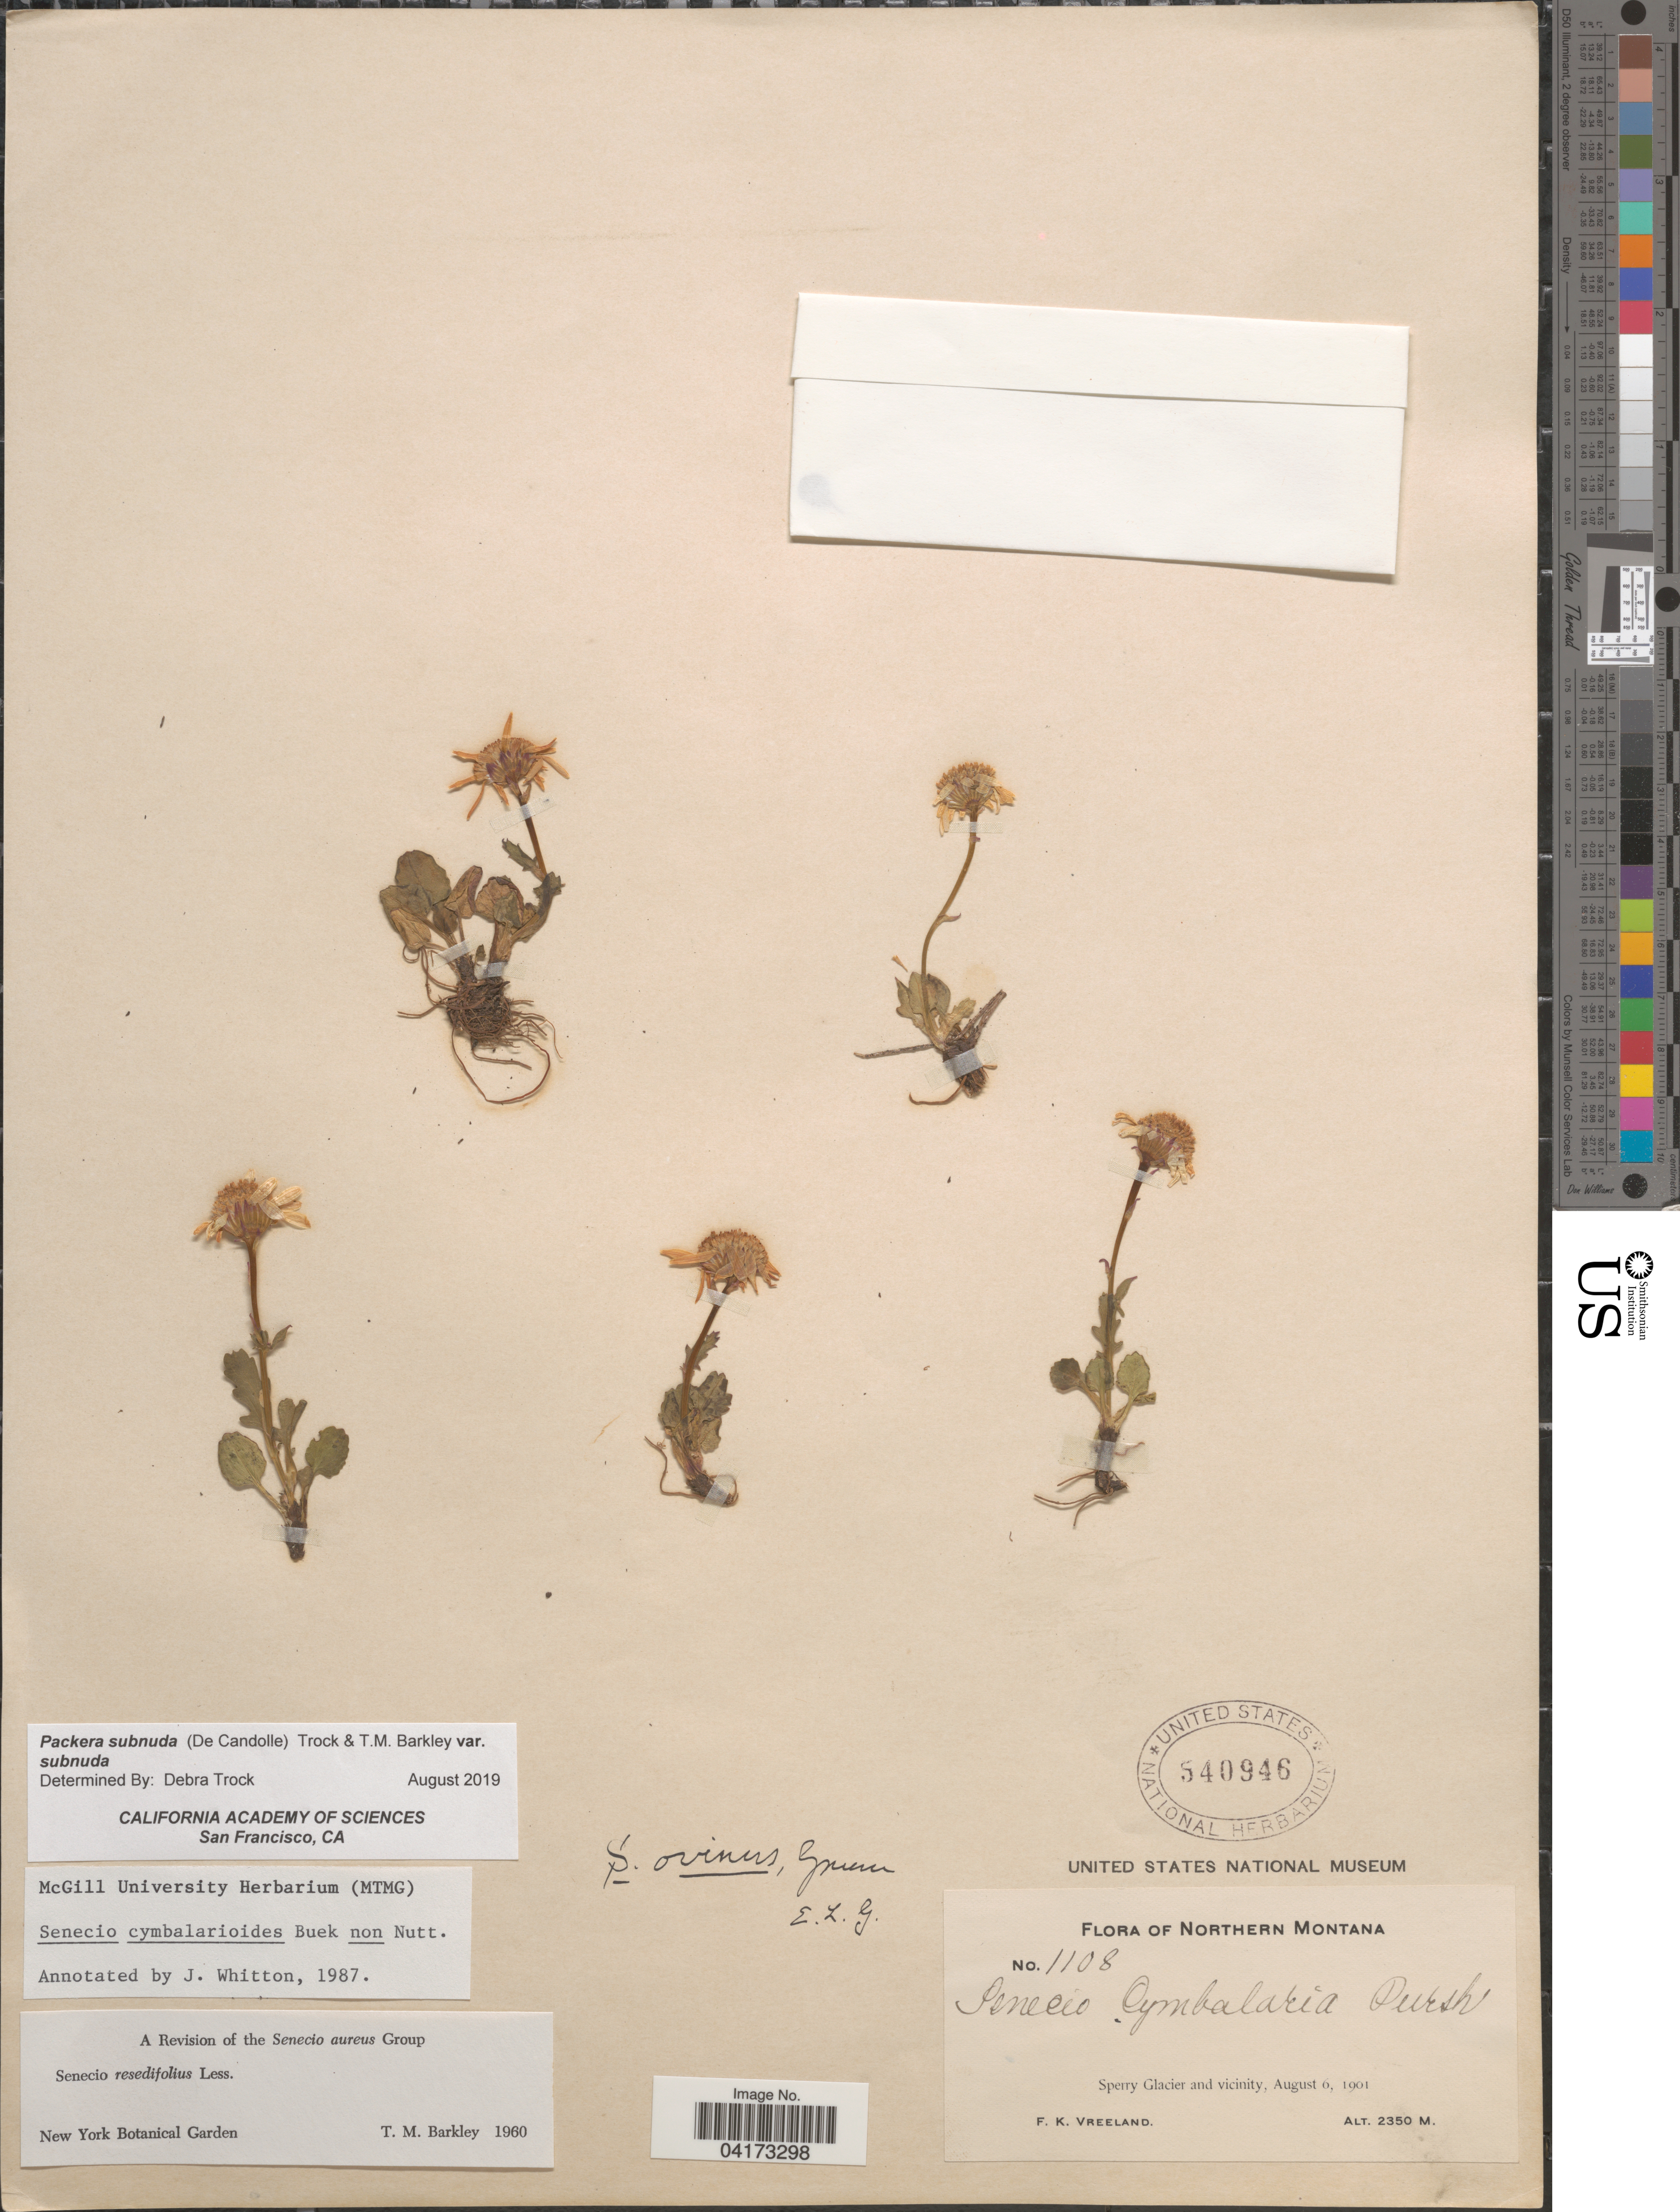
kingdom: Plantae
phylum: Tracheophyta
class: Magnoliopsida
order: Asterales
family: Asteraceae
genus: Packera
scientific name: Packera subnuda var. subnuda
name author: (DC.) Trock & T.M. Barkley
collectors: F. Vreeland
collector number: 1108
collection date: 1901-08-06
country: United States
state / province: Montana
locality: Northern Montana. Sperry Glacier and vicinity.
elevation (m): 2350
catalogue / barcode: US 540946